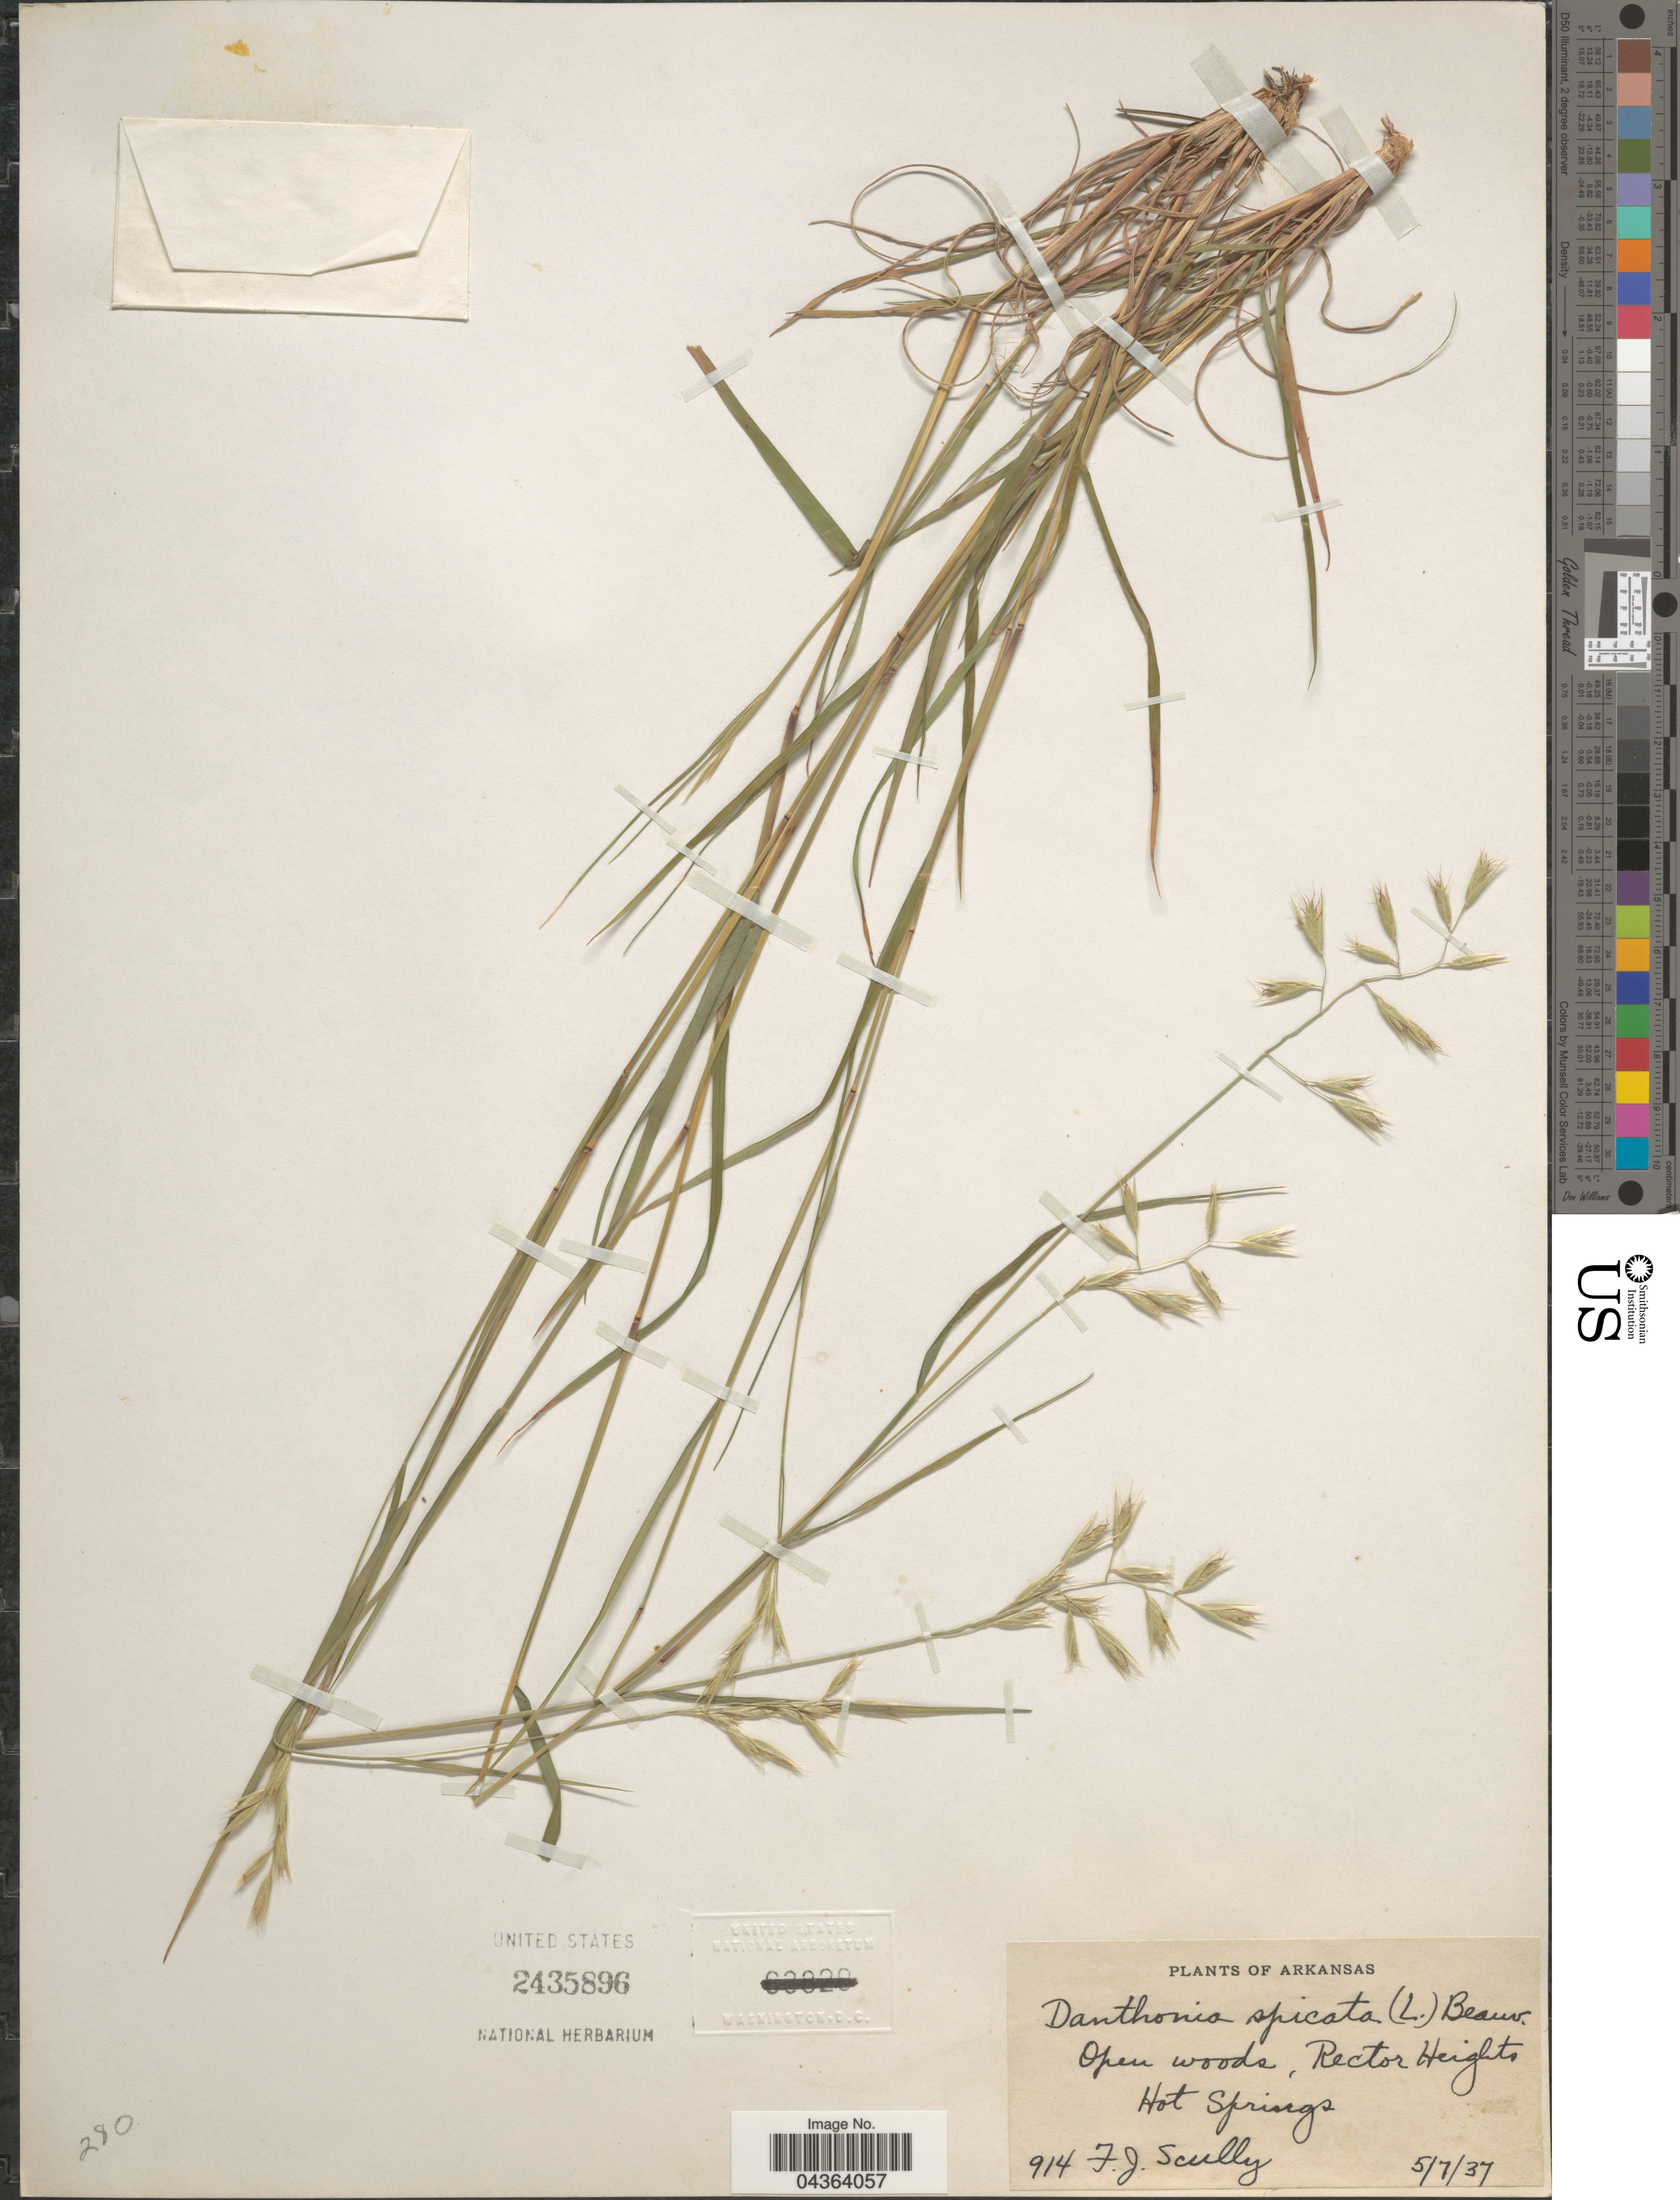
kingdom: Plantae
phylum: Tracheophyta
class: Liliopsida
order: Poales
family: Poaceae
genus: Danthonia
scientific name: Danthonia spicata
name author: (L.) P. Beauv. ex Roem. & Schult.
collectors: F. Scully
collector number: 914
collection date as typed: Transcribed d/m/y: 7/5/37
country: United States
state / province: Arkansas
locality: Open woods, Rector Heights Hot Springs.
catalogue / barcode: US 2435896